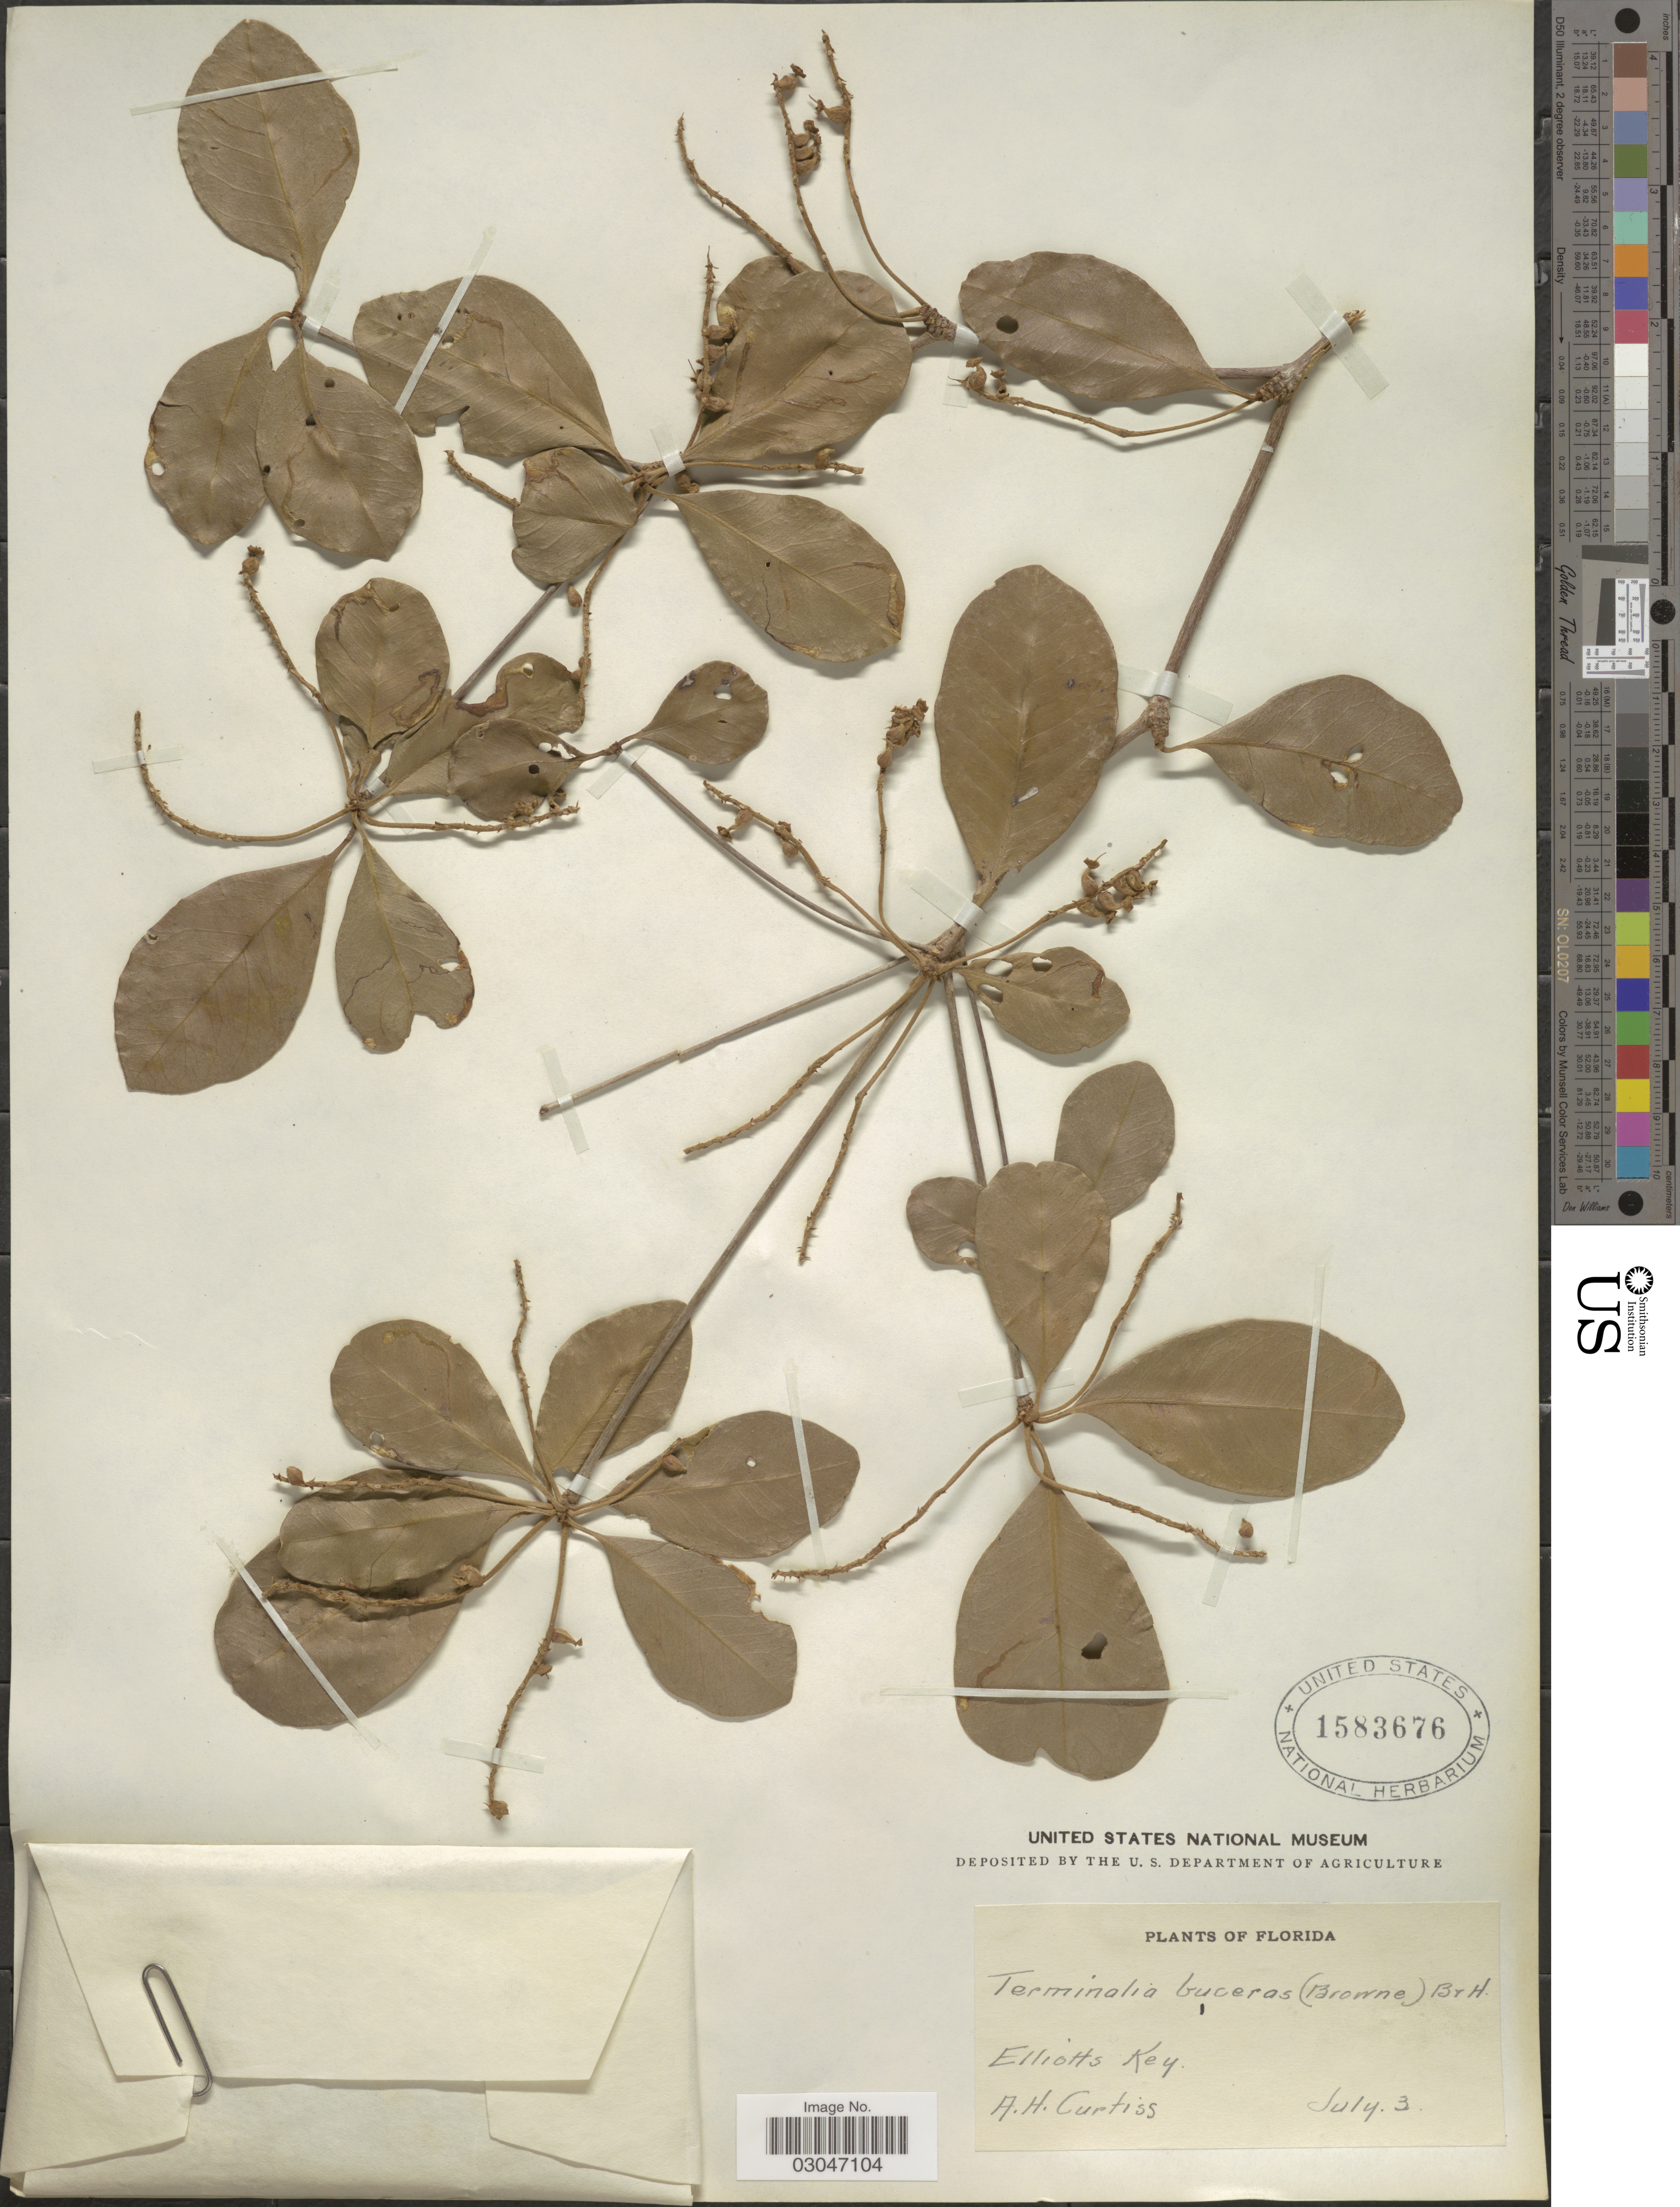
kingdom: Plantae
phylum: Tracheophyta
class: Magnoliopsida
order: Myrtales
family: Combretaceae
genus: Terminalia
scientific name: Terminalia buceras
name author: (L.) C. Wright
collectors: A. H. Curtiss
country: United States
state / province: Florida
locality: Elliotts Key.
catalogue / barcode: US 1583676